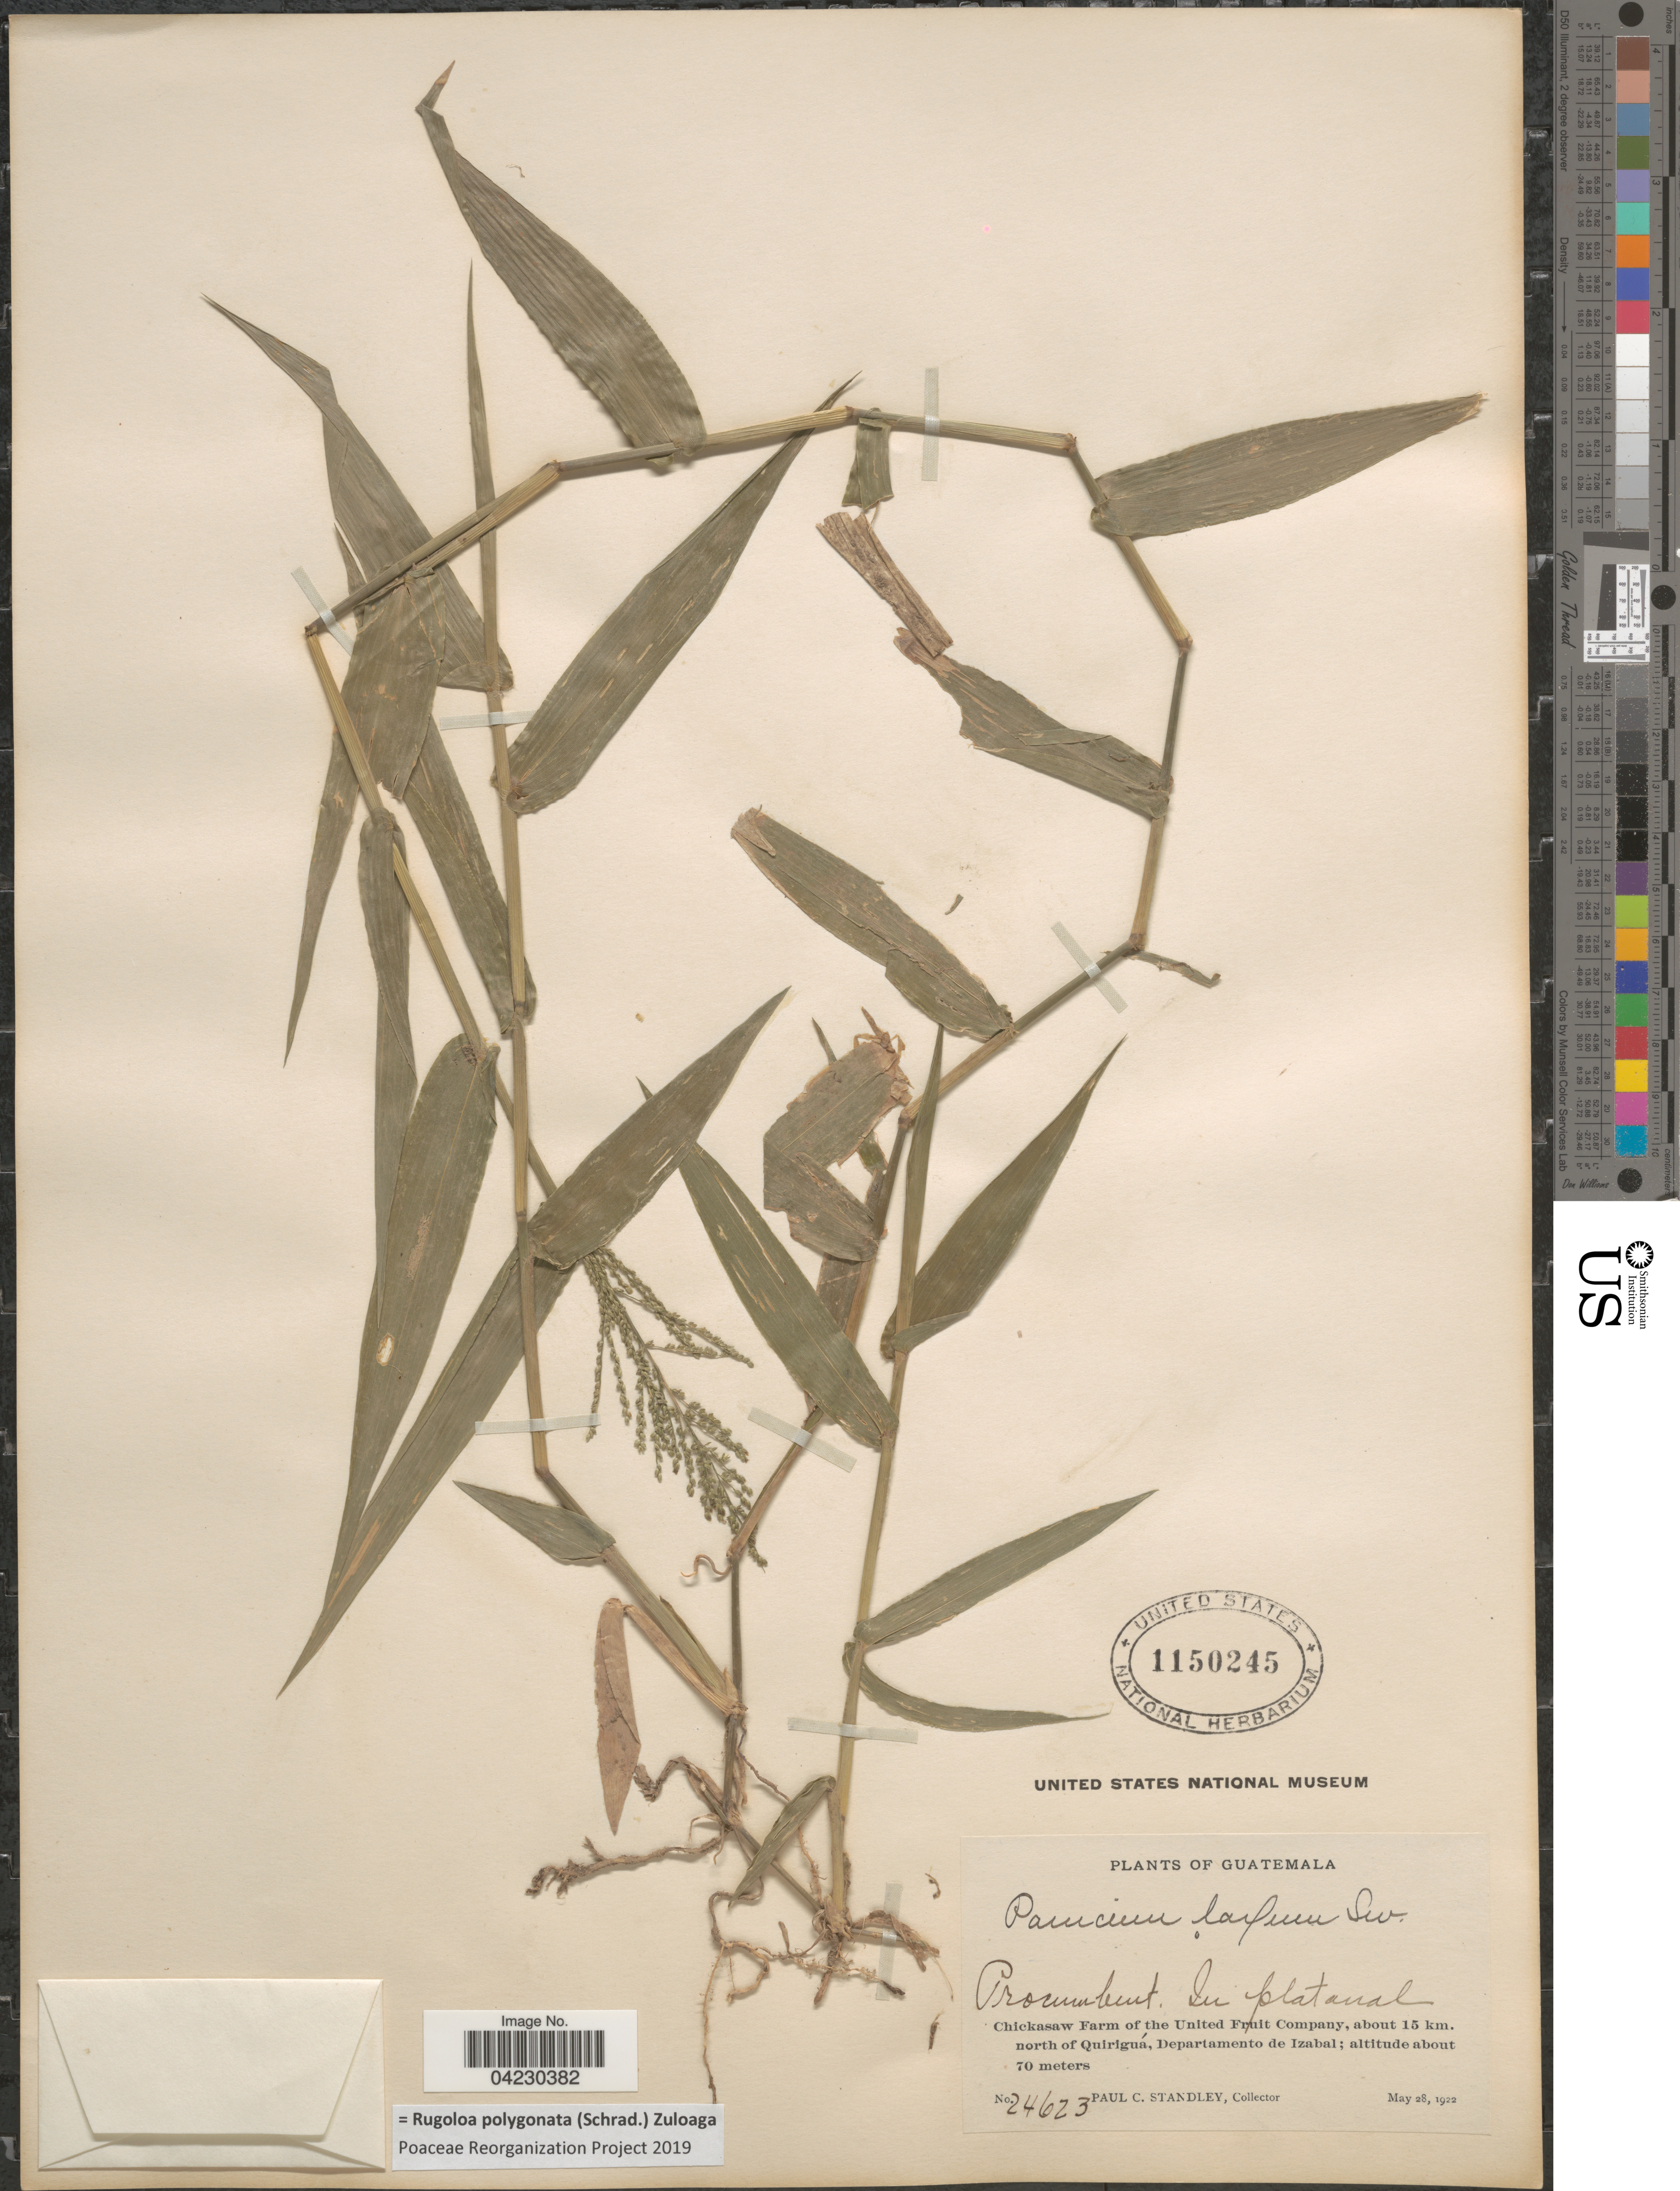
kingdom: Plantae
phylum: Tracheophyta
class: Liliopsida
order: Poales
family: Poaceae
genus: Rugoloa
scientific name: Rugoloa polygonata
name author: (Schrad.) Zuloaga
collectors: P. C. Standley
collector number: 24623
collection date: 1922-05-28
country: Guatemala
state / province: Izabal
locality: Chickasaw Farm of the United Fruit Company, about 15 km. north of Quiriguá, Departamento de Izabal.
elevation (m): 70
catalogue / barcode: US 1150245